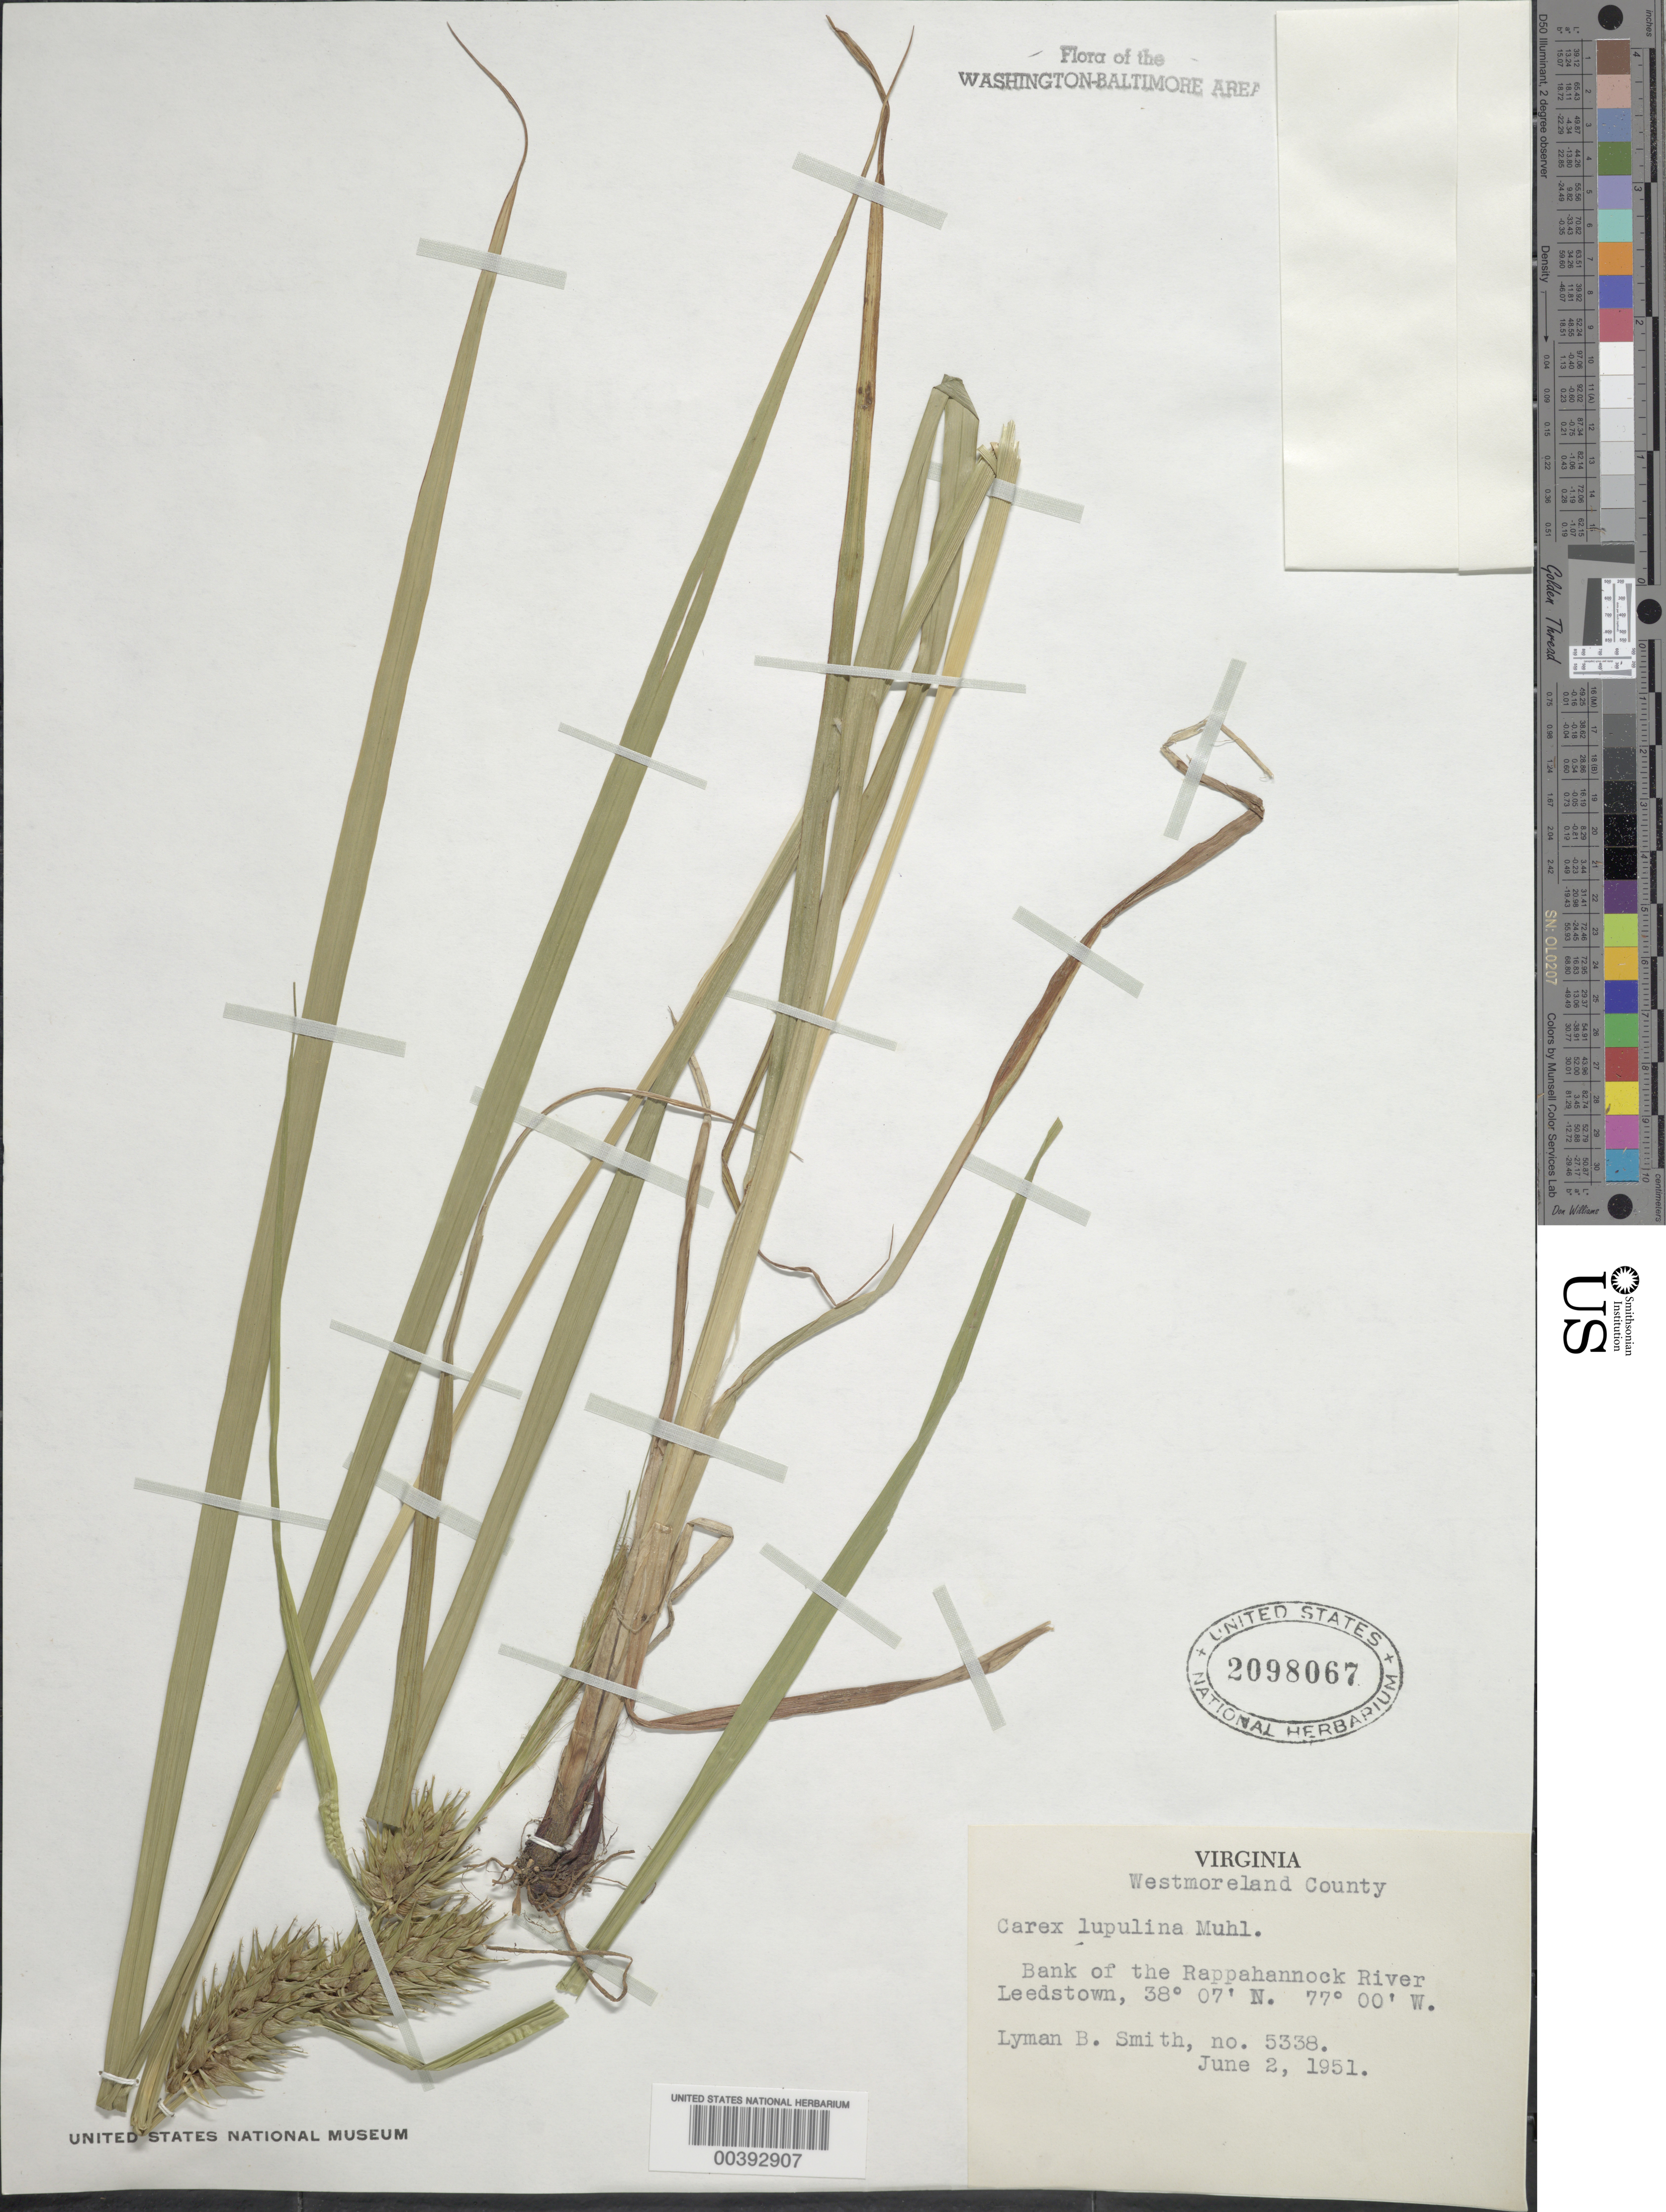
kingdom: Plantae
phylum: Tracheophyta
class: Liliopsida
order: Poales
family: Cyperaceae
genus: Carex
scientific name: Carex lupulina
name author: Muhl. ex Willd.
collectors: L. Smith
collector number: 5338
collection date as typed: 02 Jun 1951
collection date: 1951-06-02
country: United States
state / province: Virginia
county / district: Westmoreland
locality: Rappahannock River, Leedstown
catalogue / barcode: US 2098067